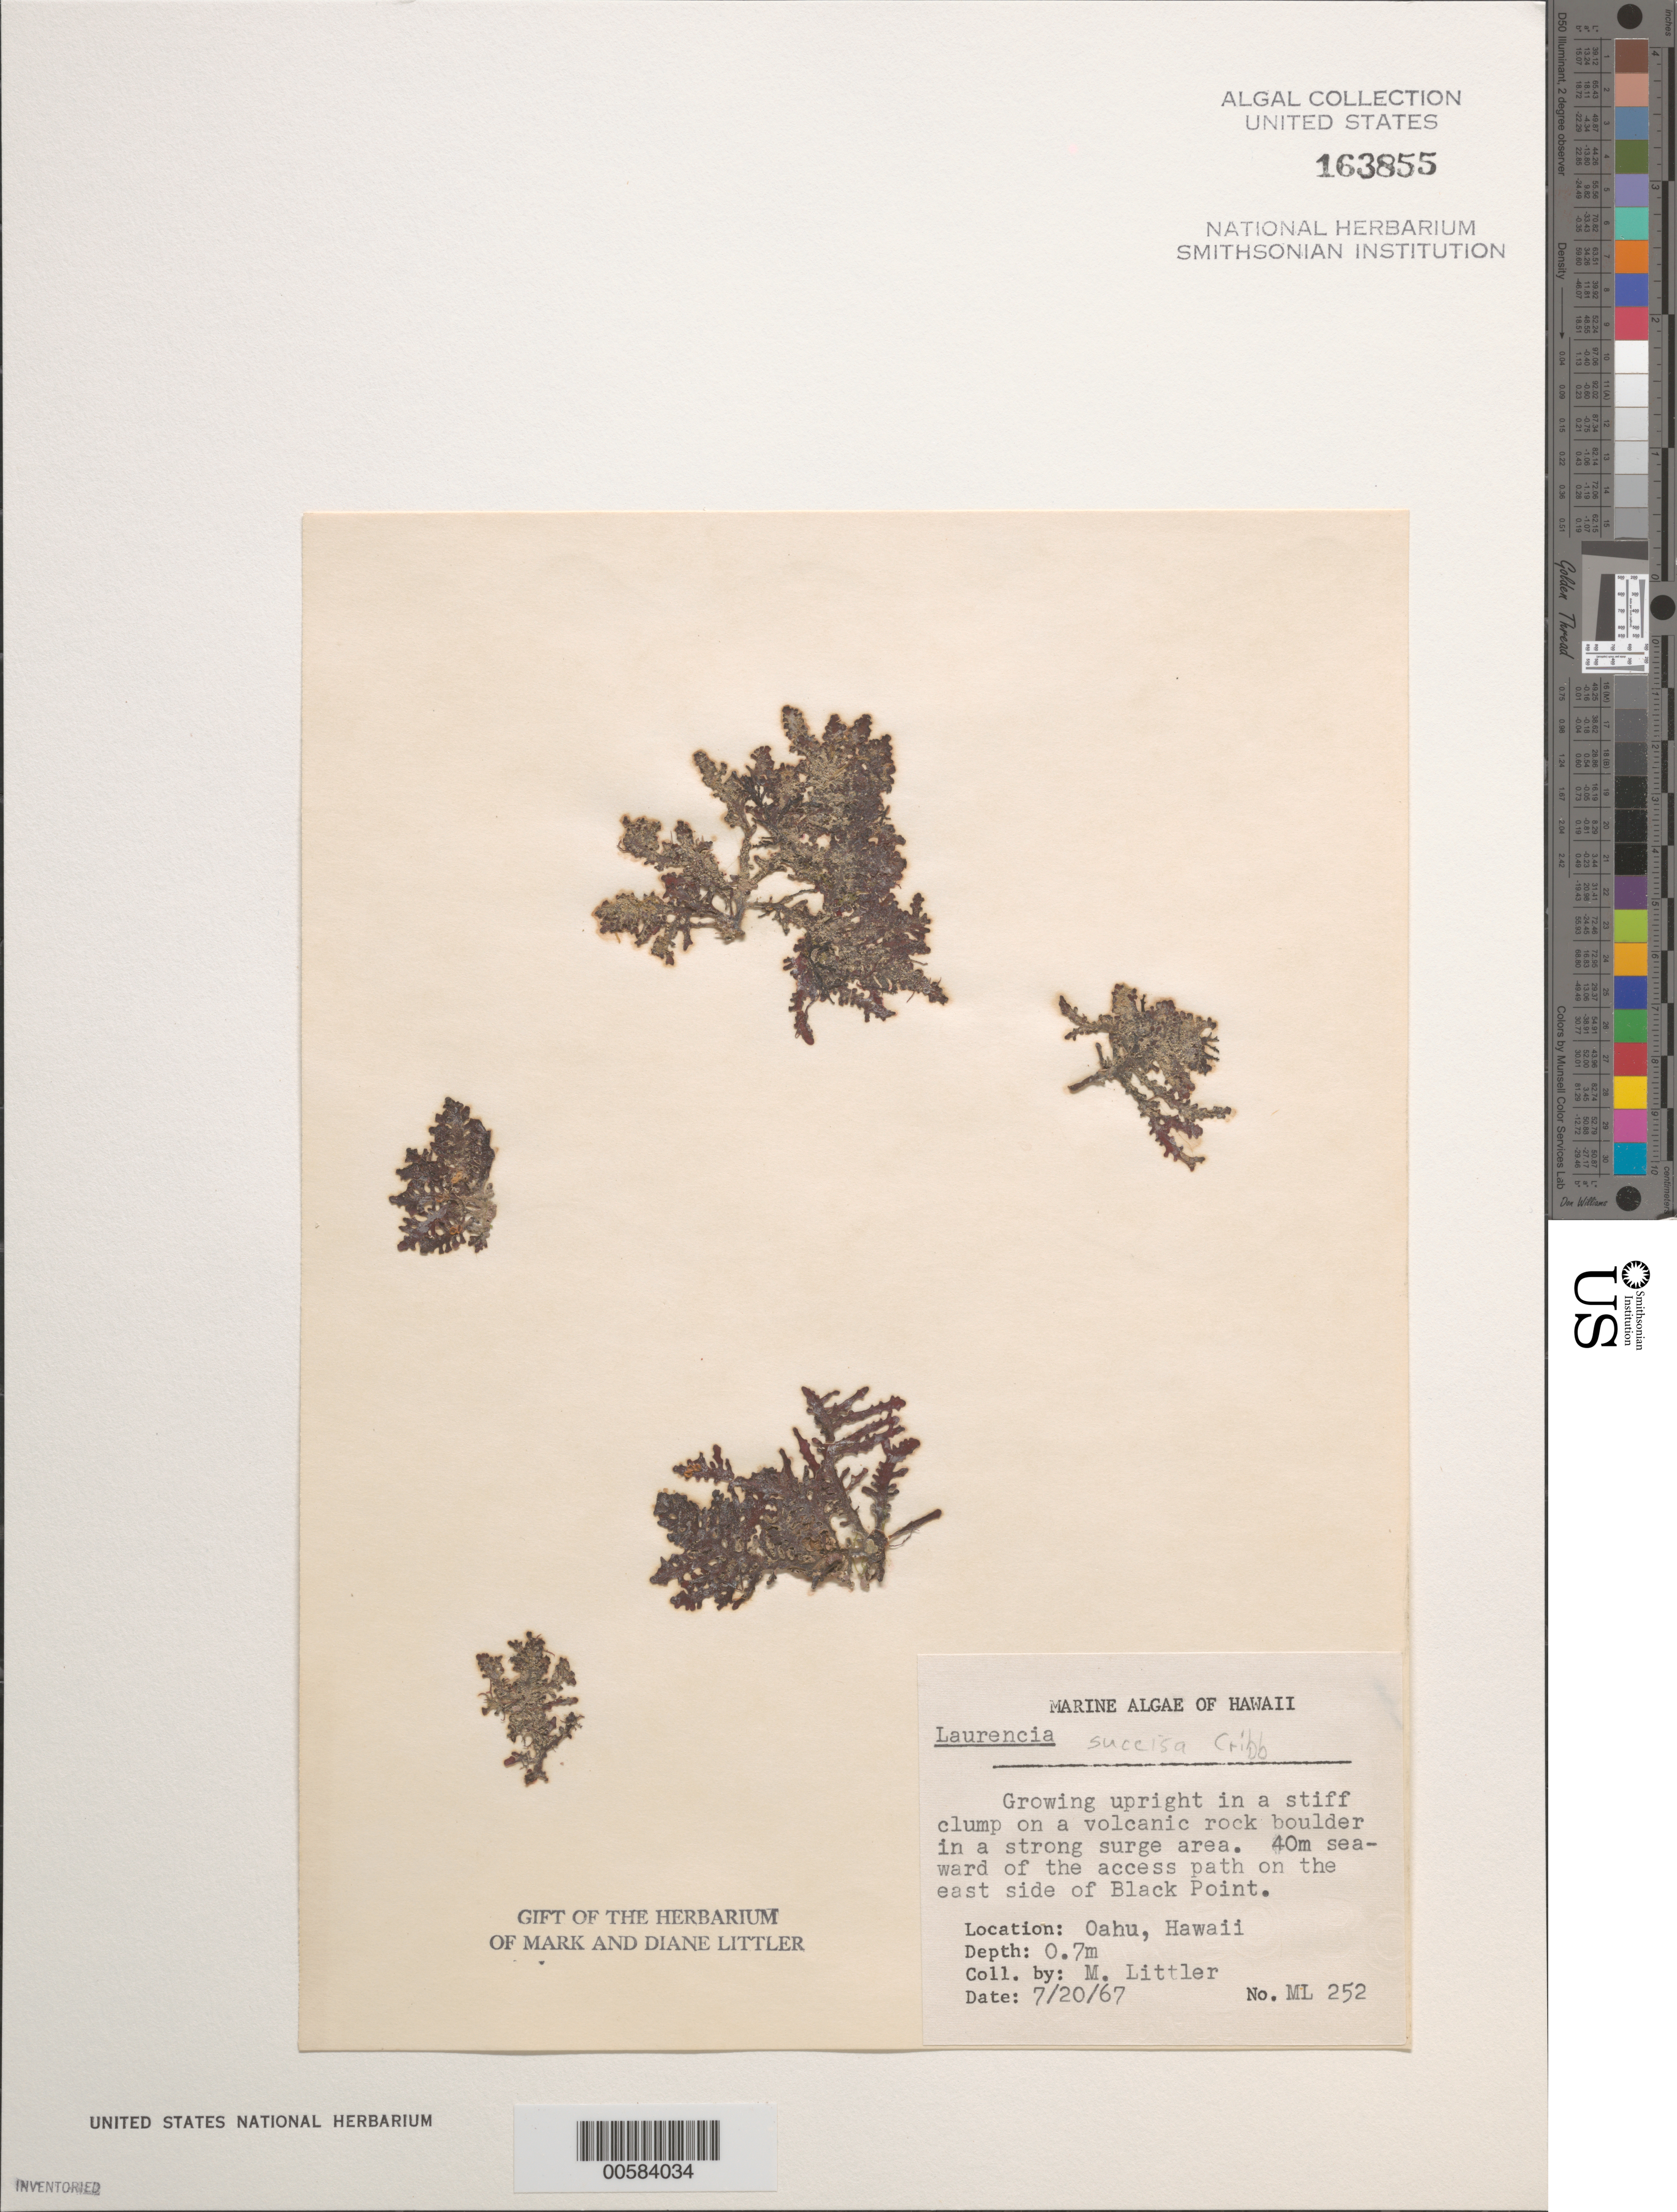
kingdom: Plantae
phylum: Rhodophyta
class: Florideophyceae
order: Ceramiales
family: Rhodomelaceae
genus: Laurencia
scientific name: Laurencia succisa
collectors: M. M. Littler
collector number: ML 252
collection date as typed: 20 Jul 1967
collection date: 1967-07-20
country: United States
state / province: Hawaii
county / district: Honolulu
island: Oahu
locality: Black Point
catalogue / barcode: US 163855